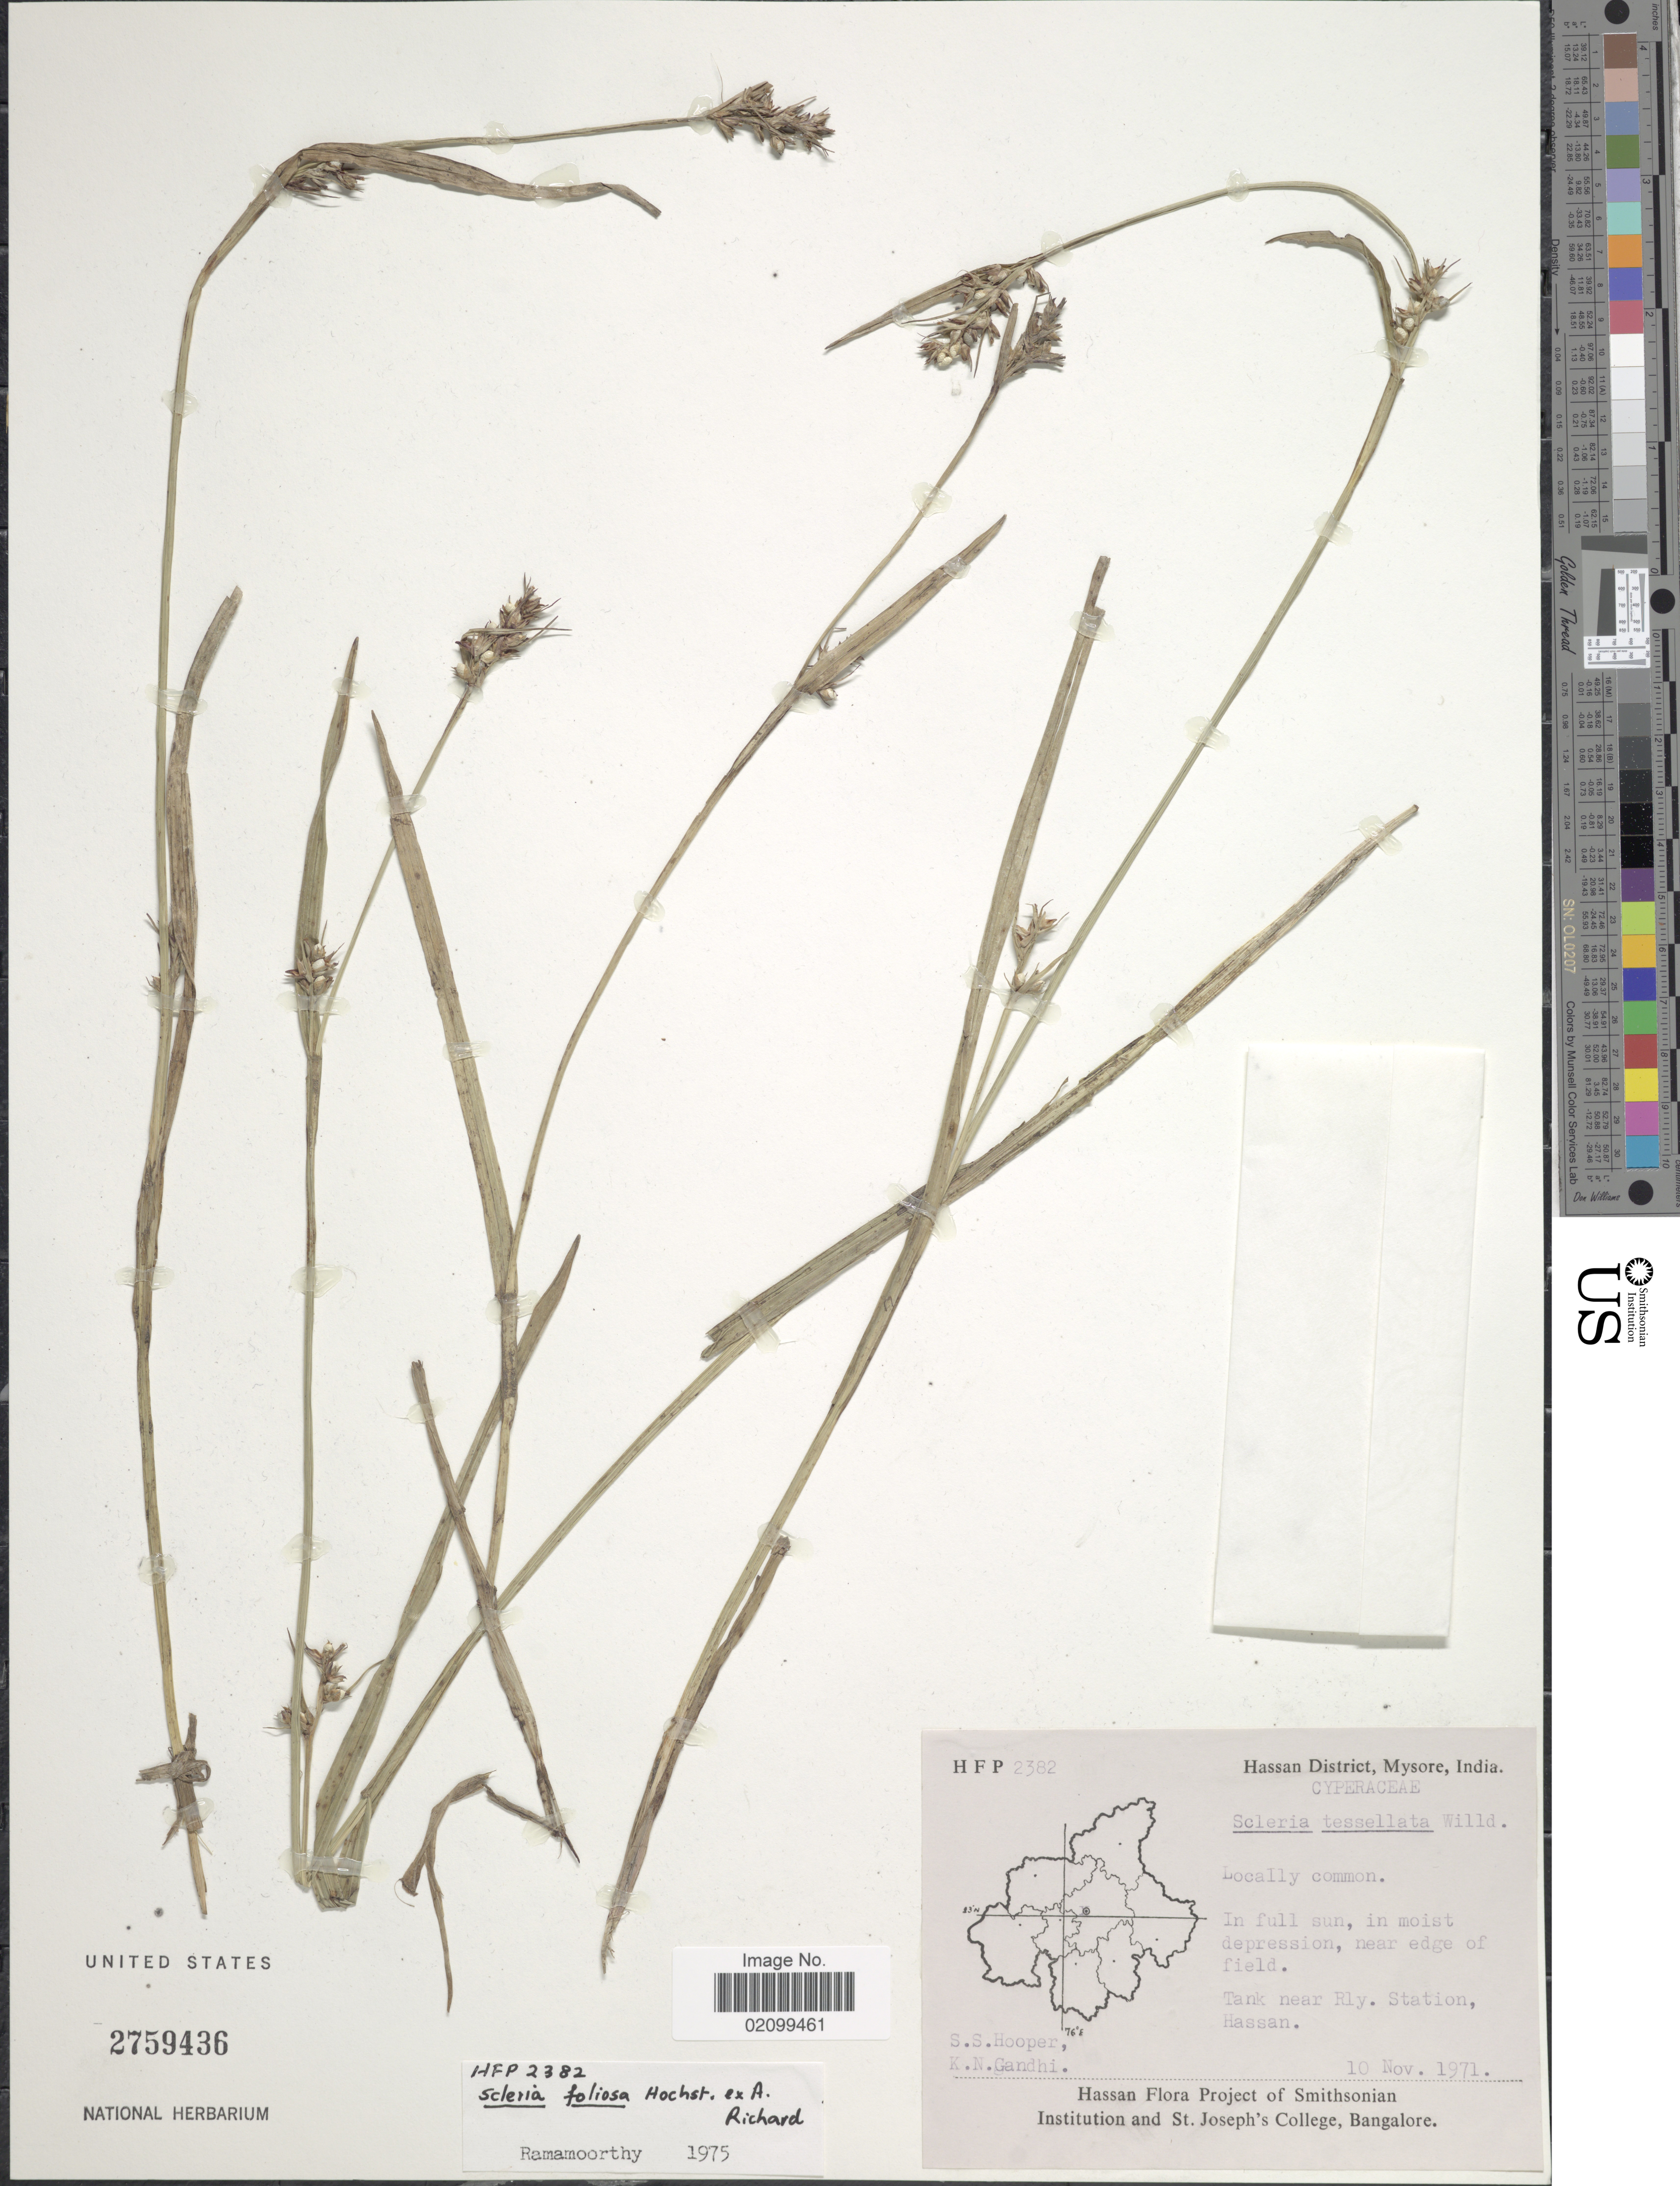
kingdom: Plantae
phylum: Tracheophyta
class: Liliopsida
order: Poales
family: Cyperaceae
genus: Scleria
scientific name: Scleria foliosa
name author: Hochst. ex A. Rich.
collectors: S. S. Hooper & K. N. Gandhi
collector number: HFP2382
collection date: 1971-11-10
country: India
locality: Hassan District, Mysore. Tank near Rly. Station, Hassan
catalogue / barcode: US 2759436